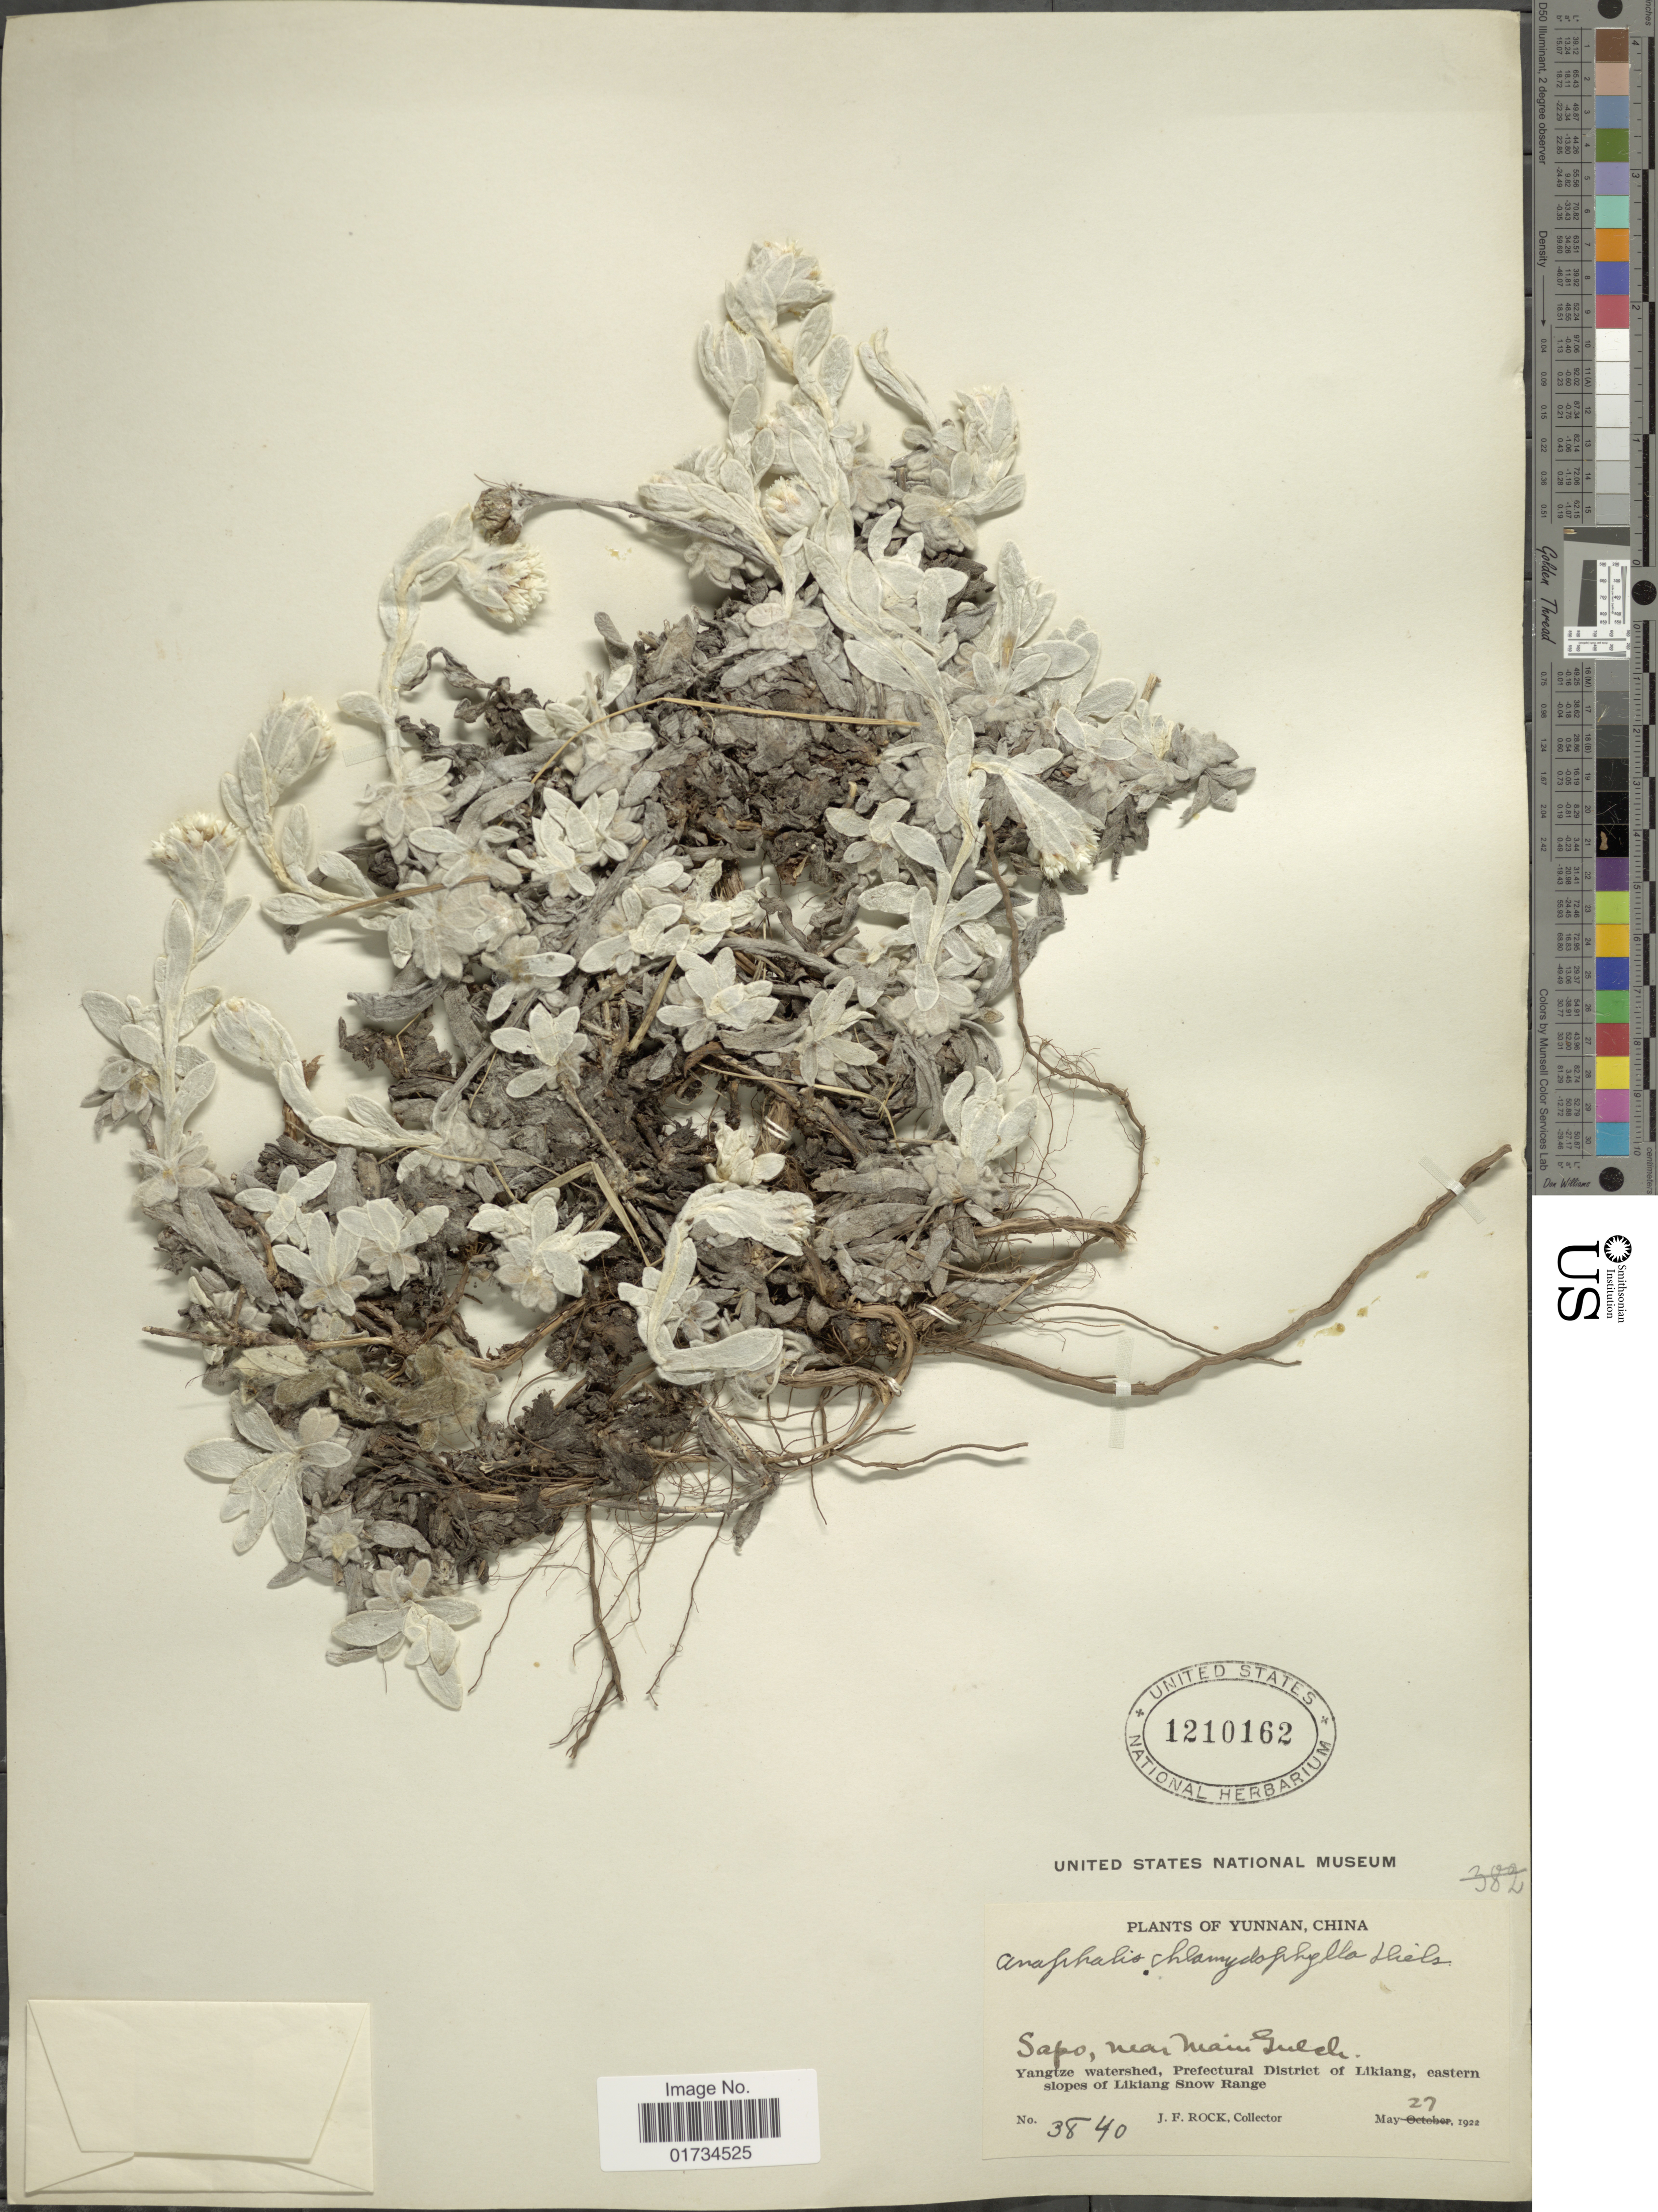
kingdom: Plantae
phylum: Tracheophyta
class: Magnoliopsida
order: Asterales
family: Asteraceae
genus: Anaphalis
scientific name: Anaphalis chlamydophylla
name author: Diels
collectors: J. Rock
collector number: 3840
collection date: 1922-05-27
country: China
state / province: Yunnan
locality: Yunnan, China. Sapo, near Main Gulch. Yangtze watershed, Prefectural District of Likiang, eastern slopes of Likiang Snow Range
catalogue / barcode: US 1210162